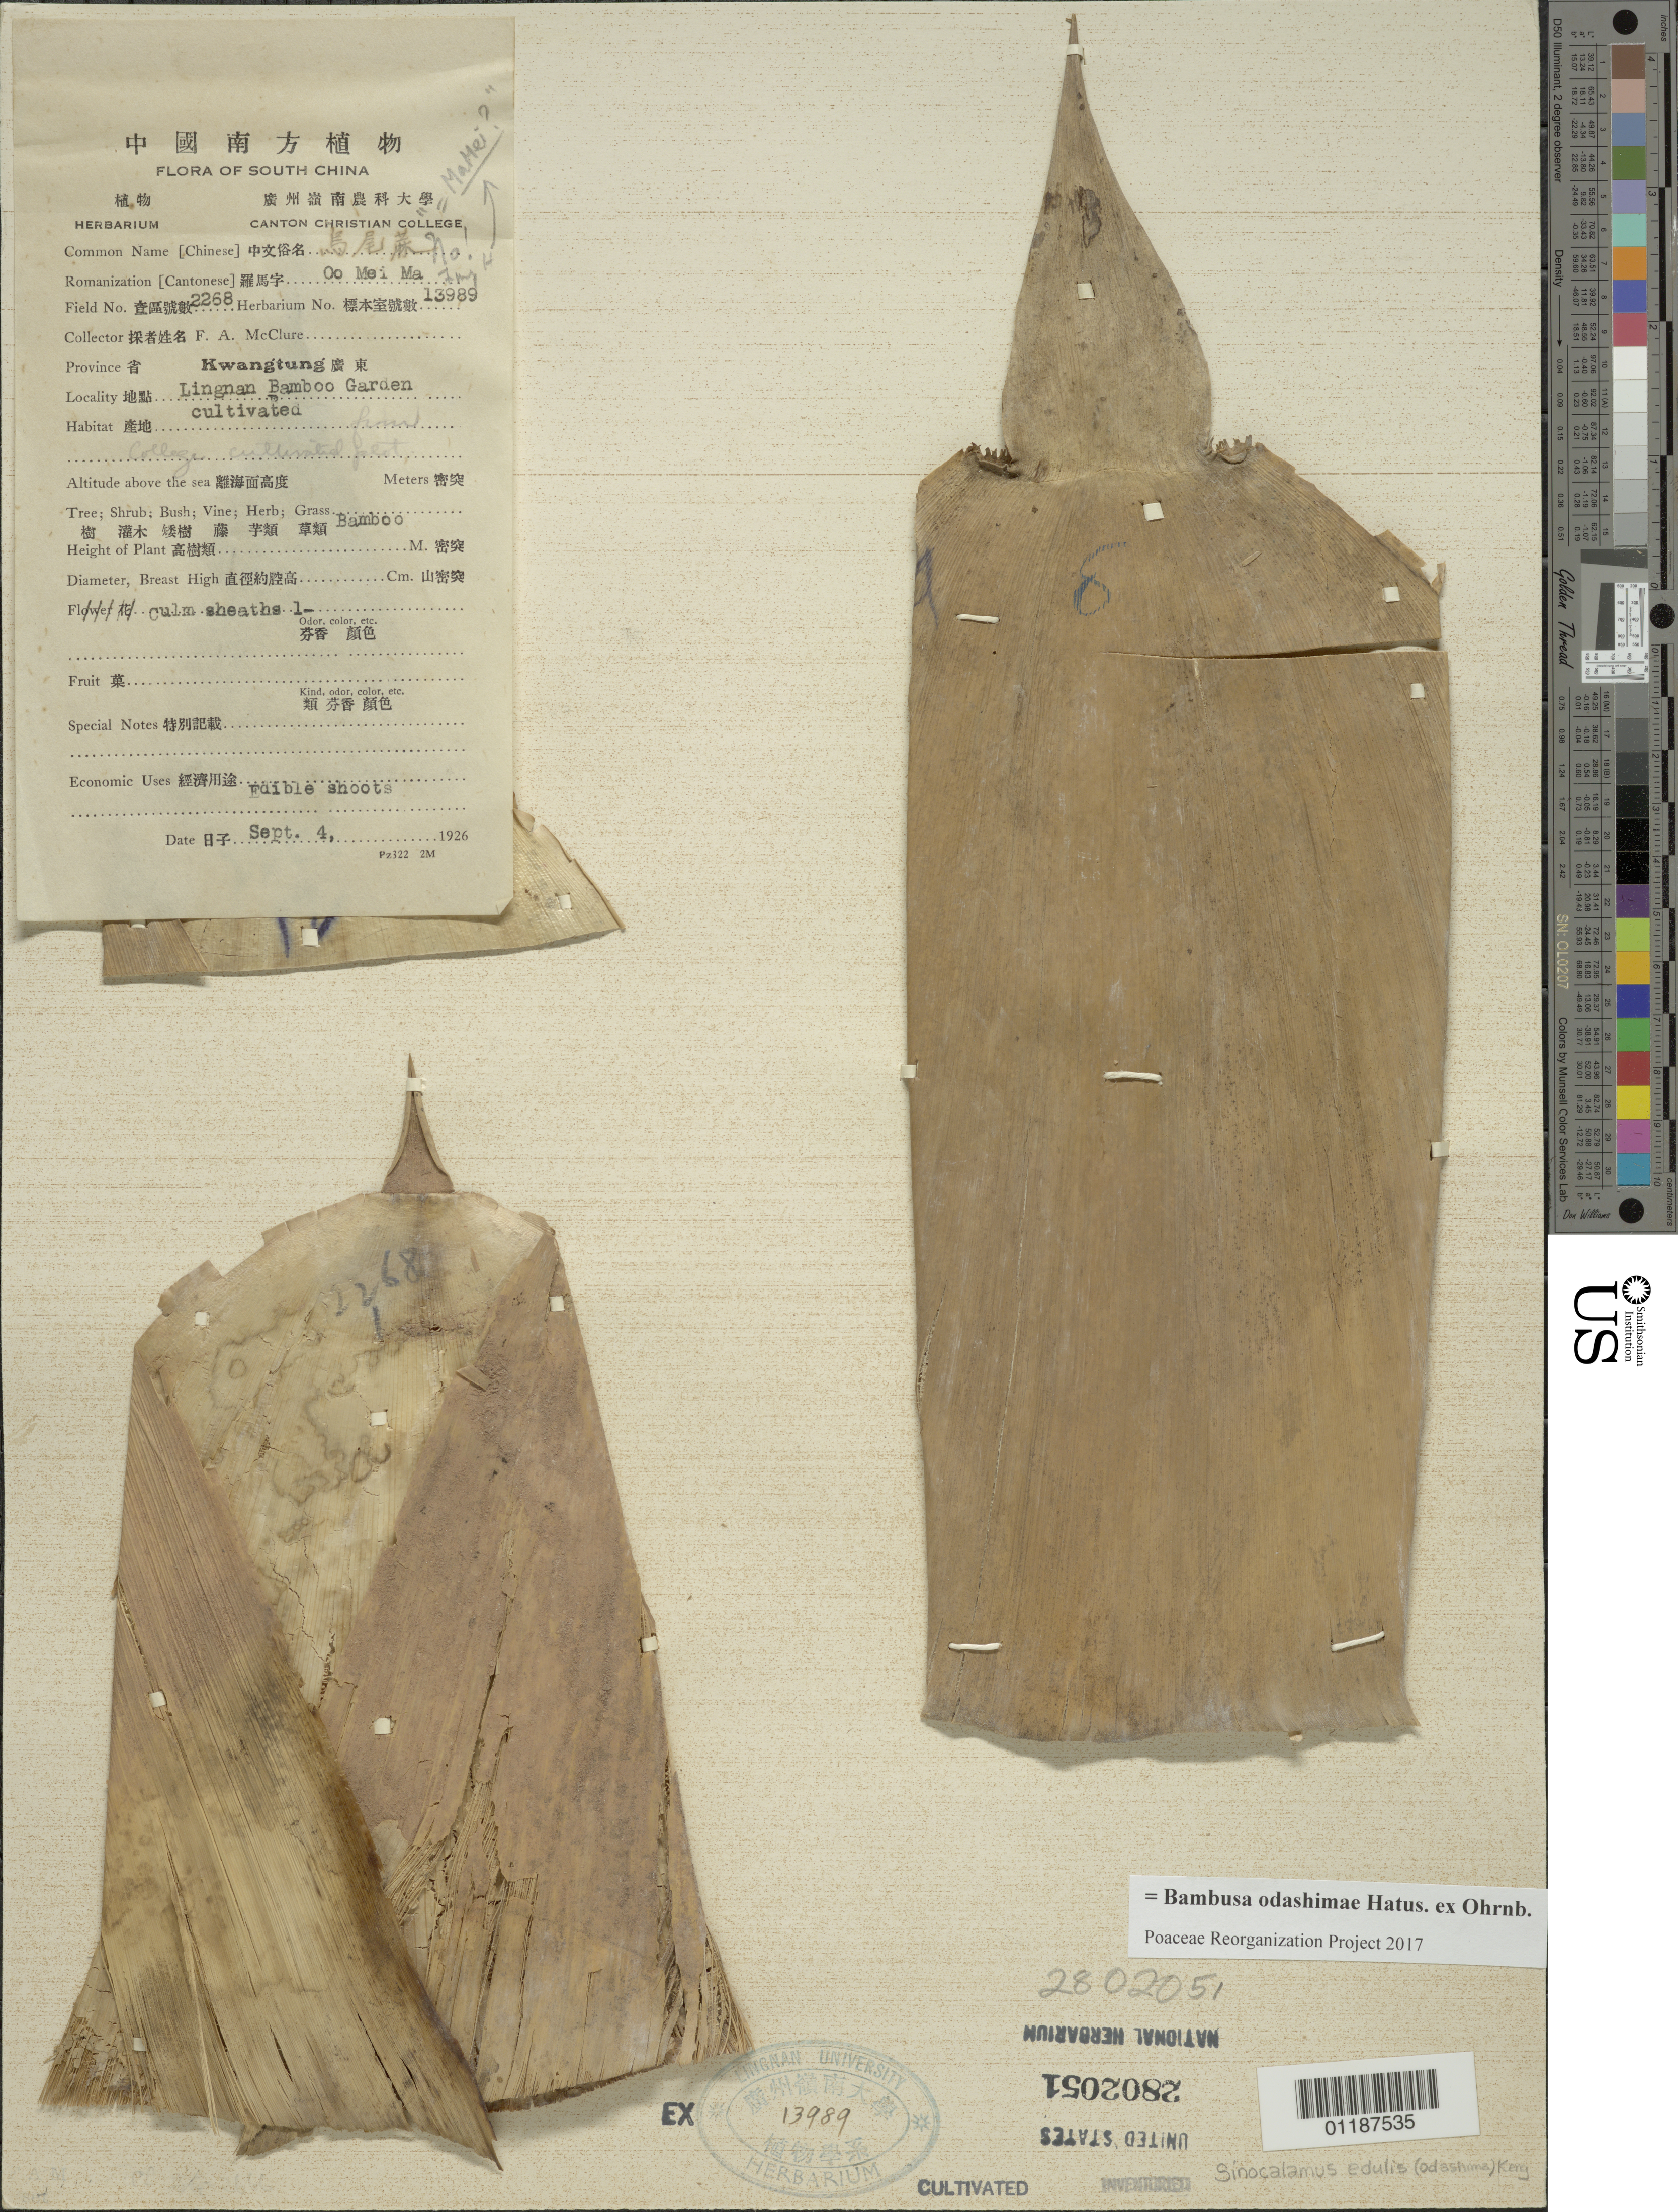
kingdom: Plantae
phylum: Tracheophyta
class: Liliopsida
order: Poales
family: Poaceae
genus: Bambusa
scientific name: Bambusa odashimae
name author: Hatus. ex D.Z. Li & Stapleton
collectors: F. A. McClure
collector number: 2268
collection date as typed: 04 Sep 1926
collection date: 1926-09-04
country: China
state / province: Guangdong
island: Honam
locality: Lingnan University Bamboo Garden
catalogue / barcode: US 2802051